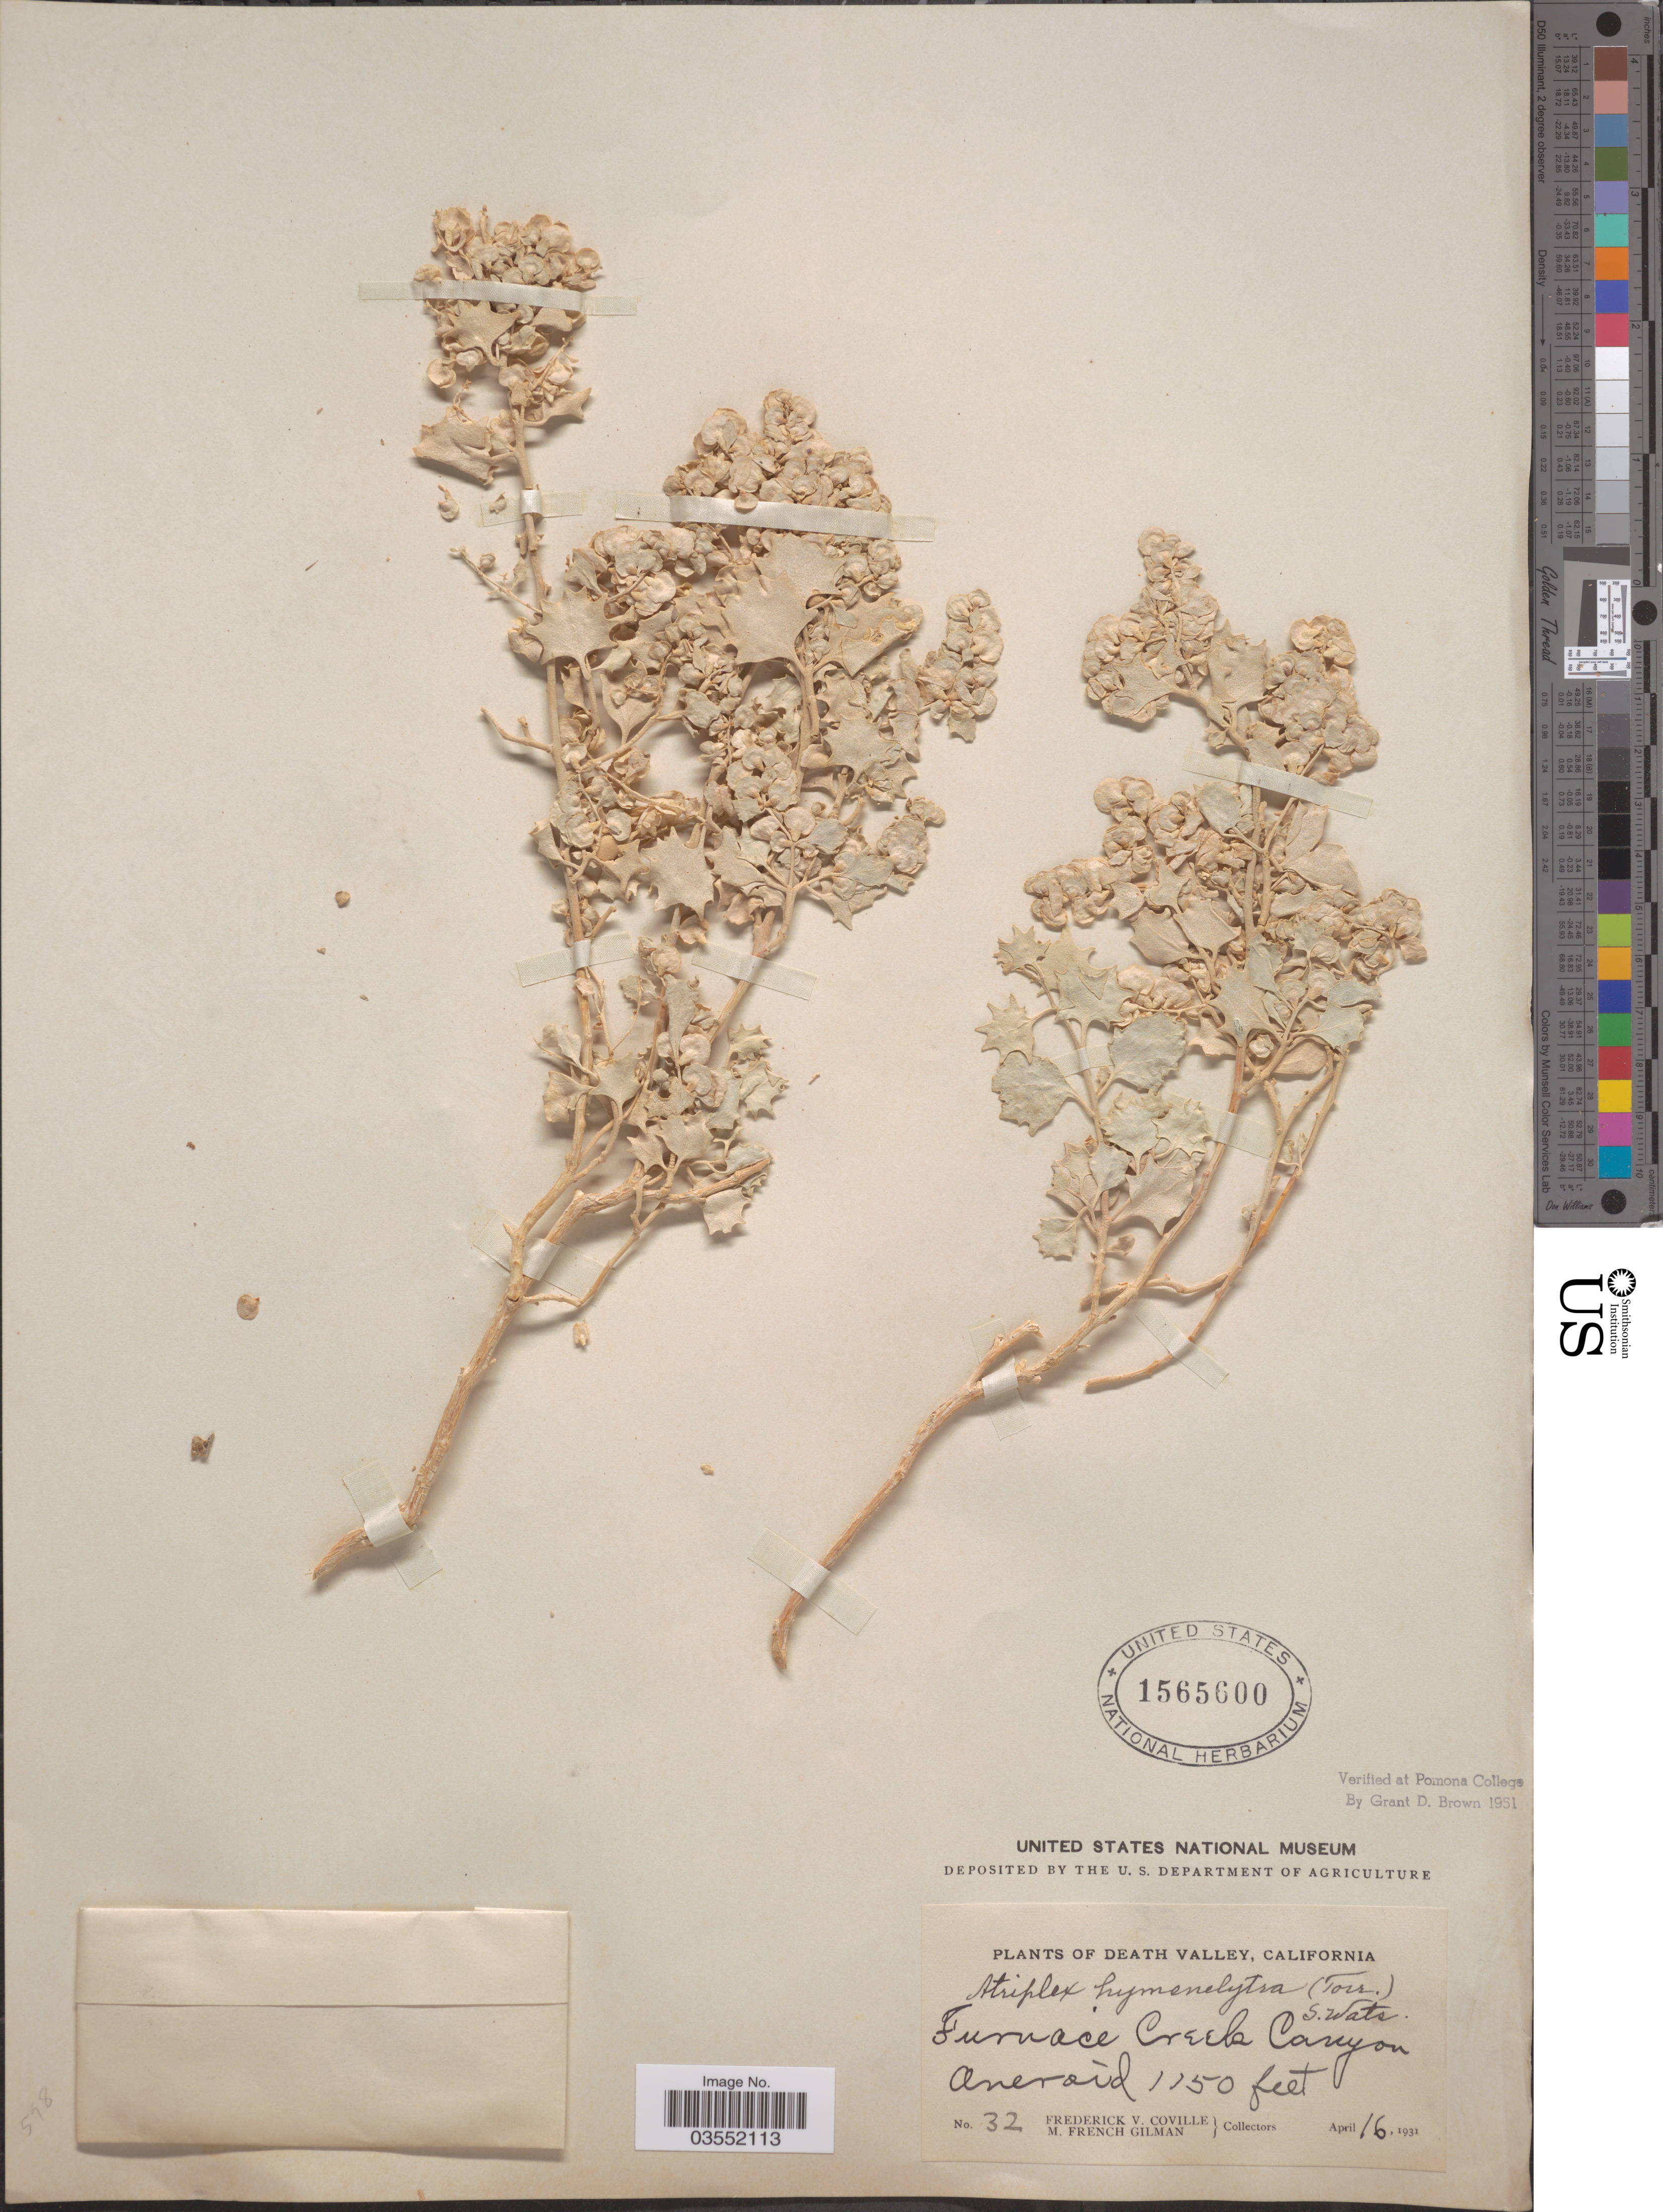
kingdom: Plantae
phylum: Tracheophyta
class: Magnoliopsida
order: Caryophyllales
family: Amaranthaceae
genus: Atriplex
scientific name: Atriplex hymenelytra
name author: (Torr.) S. Watson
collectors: F. V. Coville & M. F. Gilman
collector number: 32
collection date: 1931-04-16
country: United States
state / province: California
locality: Death Valley. Furnace Creek Canyon.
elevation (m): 351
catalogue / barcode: US 1565600